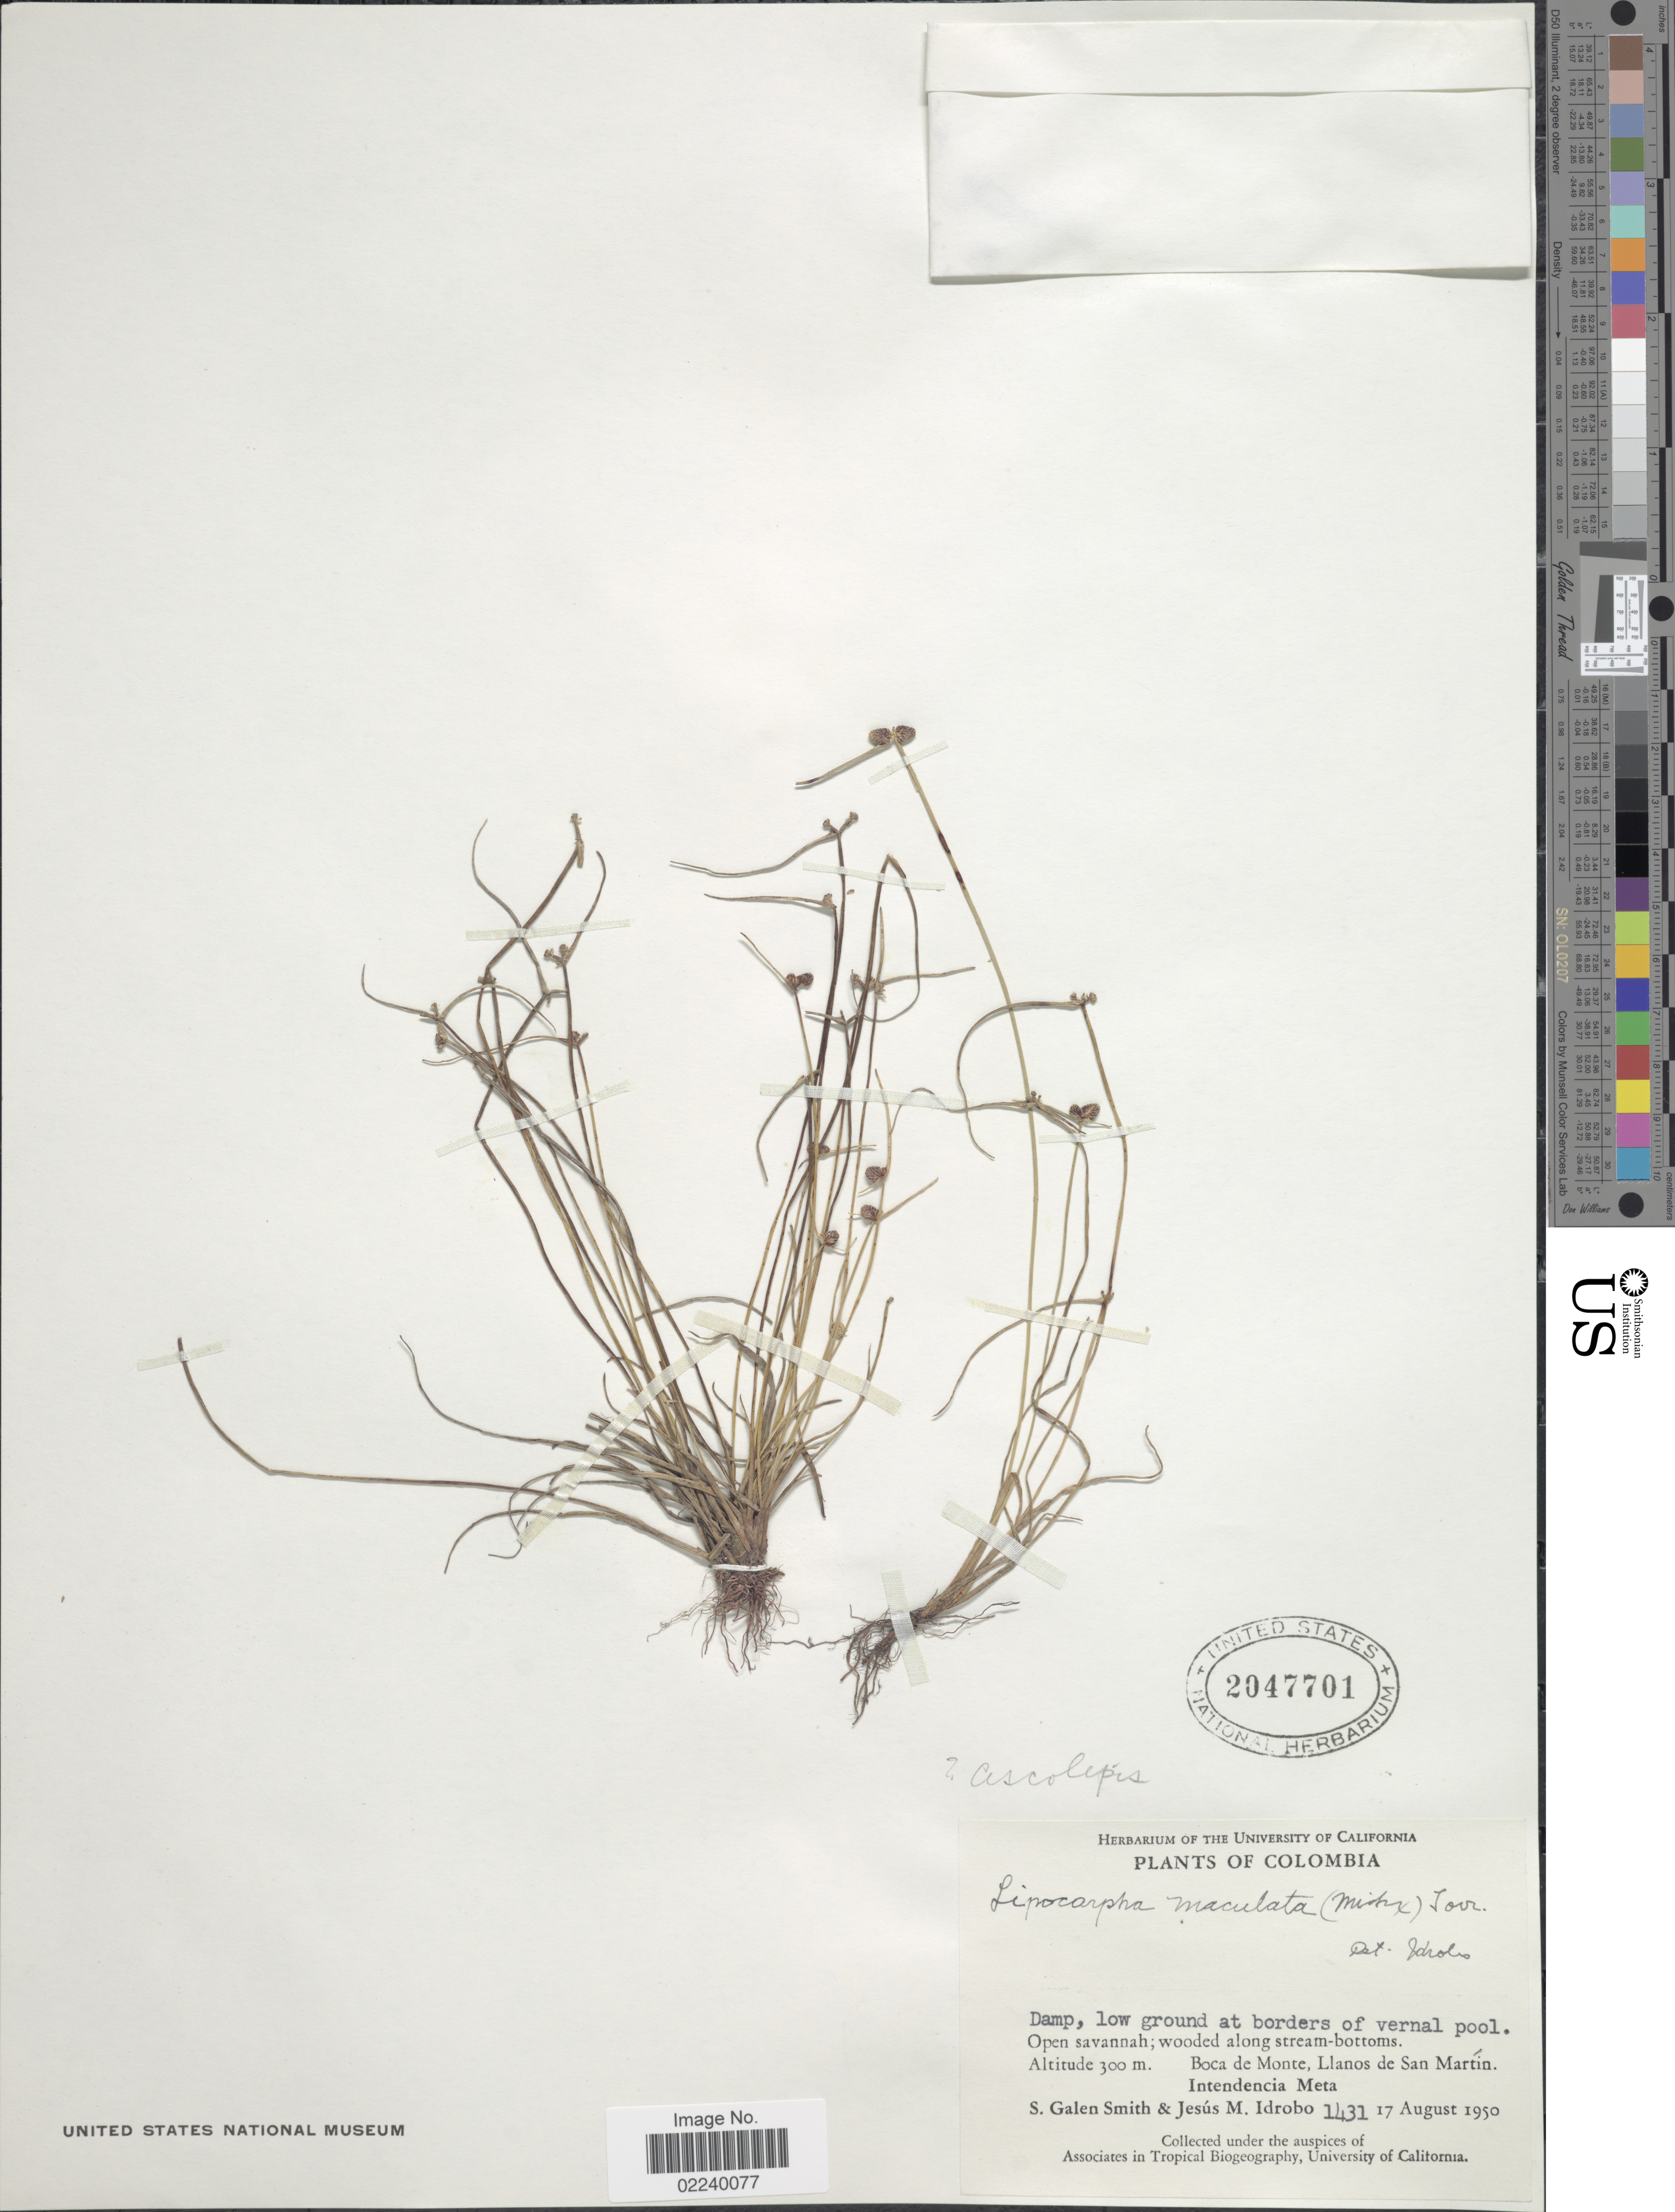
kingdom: Plantae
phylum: Tracheophyta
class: Liliopsida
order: Poales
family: Cyperaceae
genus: Cyperus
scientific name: Cyperus salzmannianus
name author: (Steud.) Bauters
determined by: Strong, M. T., (US), Smithsonian Institution - National Museum of Natural History (UNITED STATES)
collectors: S. G. Smith & J. M. Idrobo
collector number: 1431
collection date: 1950-08-17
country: Colombia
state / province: Meta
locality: Damp, low ground at borders of vernal pool, open savannah; wooded along stream-bottoms, Boca de Monte, Llanos de San Martin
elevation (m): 300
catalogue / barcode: US 2047701